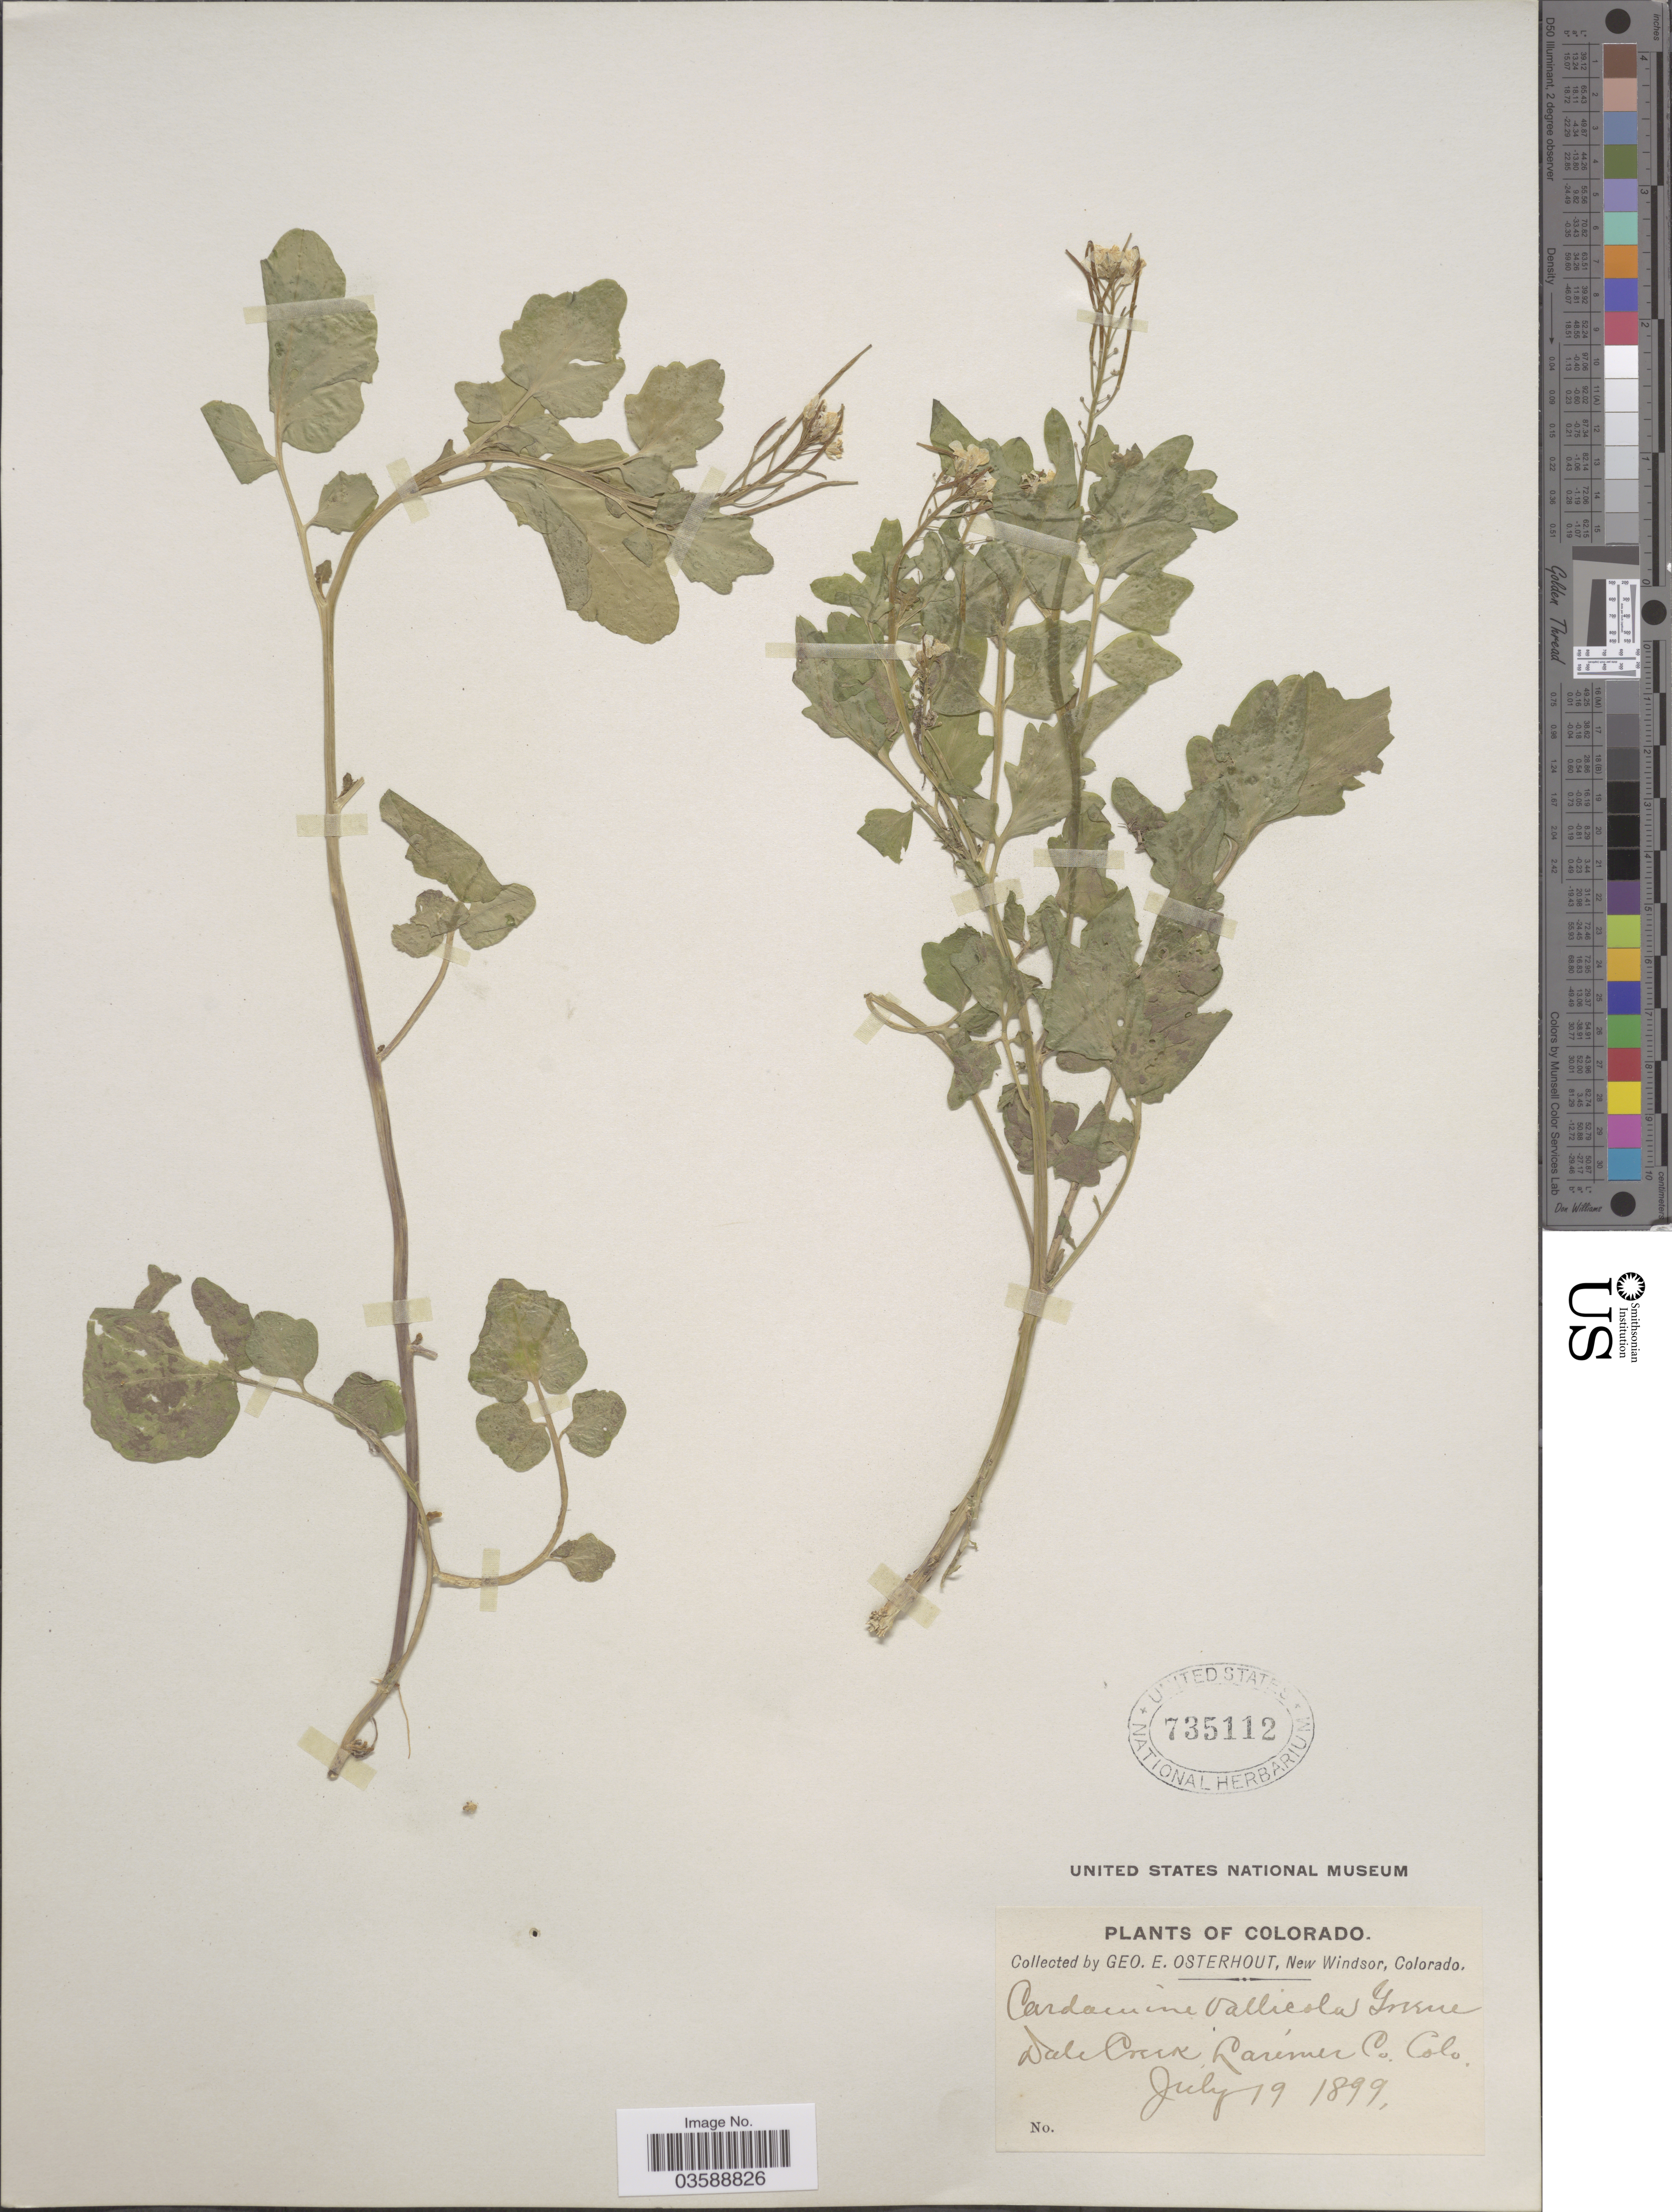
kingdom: Plantae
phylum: Tracheophyta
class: Magnoliopsida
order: Brassicales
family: Brassicaceae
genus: Cardamine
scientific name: Cardamine breweri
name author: S. Watson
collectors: G. Osterhout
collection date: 1899-07-19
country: United States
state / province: Colorado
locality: Dale Creek Larimer Co.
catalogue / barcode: US 735112